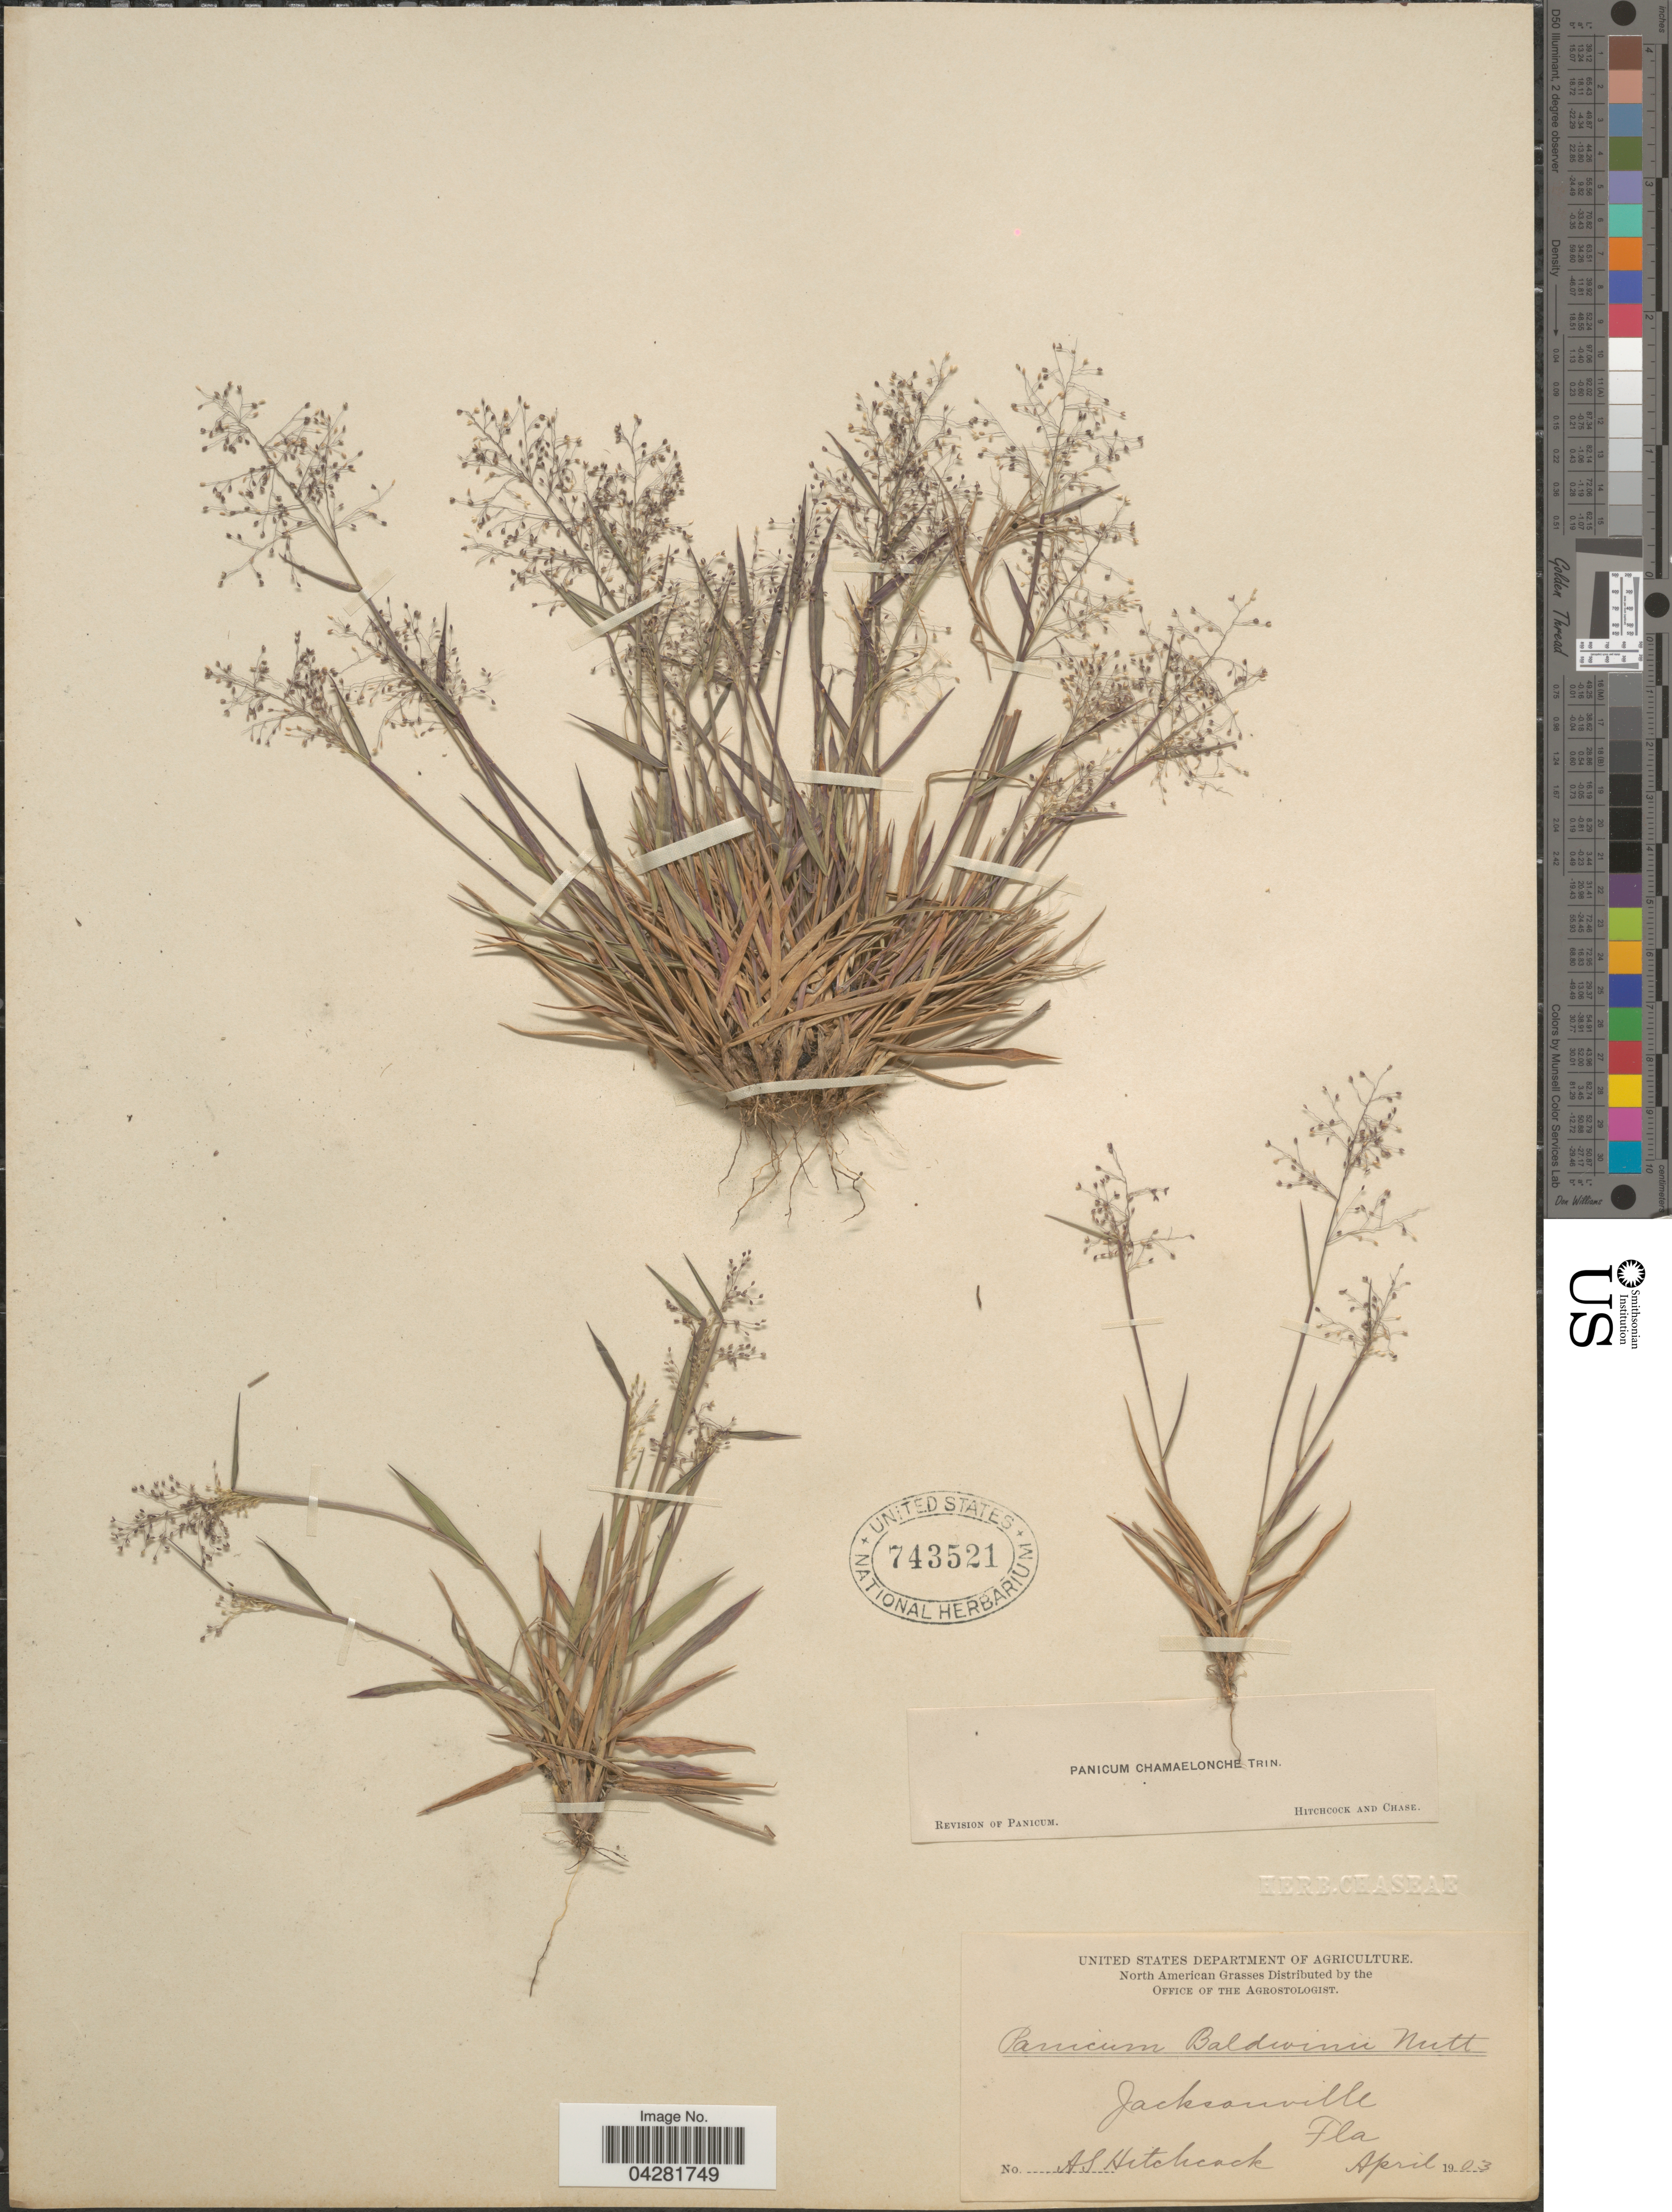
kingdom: Plantae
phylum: Tracheophyta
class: Liliopsida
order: Poales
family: Poaceae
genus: Dichanthelium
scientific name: Dichanthelium ensifolium var. ensifolium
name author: (Baldwin ex Elliot) Gould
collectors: A. S. Hitchcock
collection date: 1903-04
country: United States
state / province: Florida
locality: Jacksonville.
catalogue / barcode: US 743521